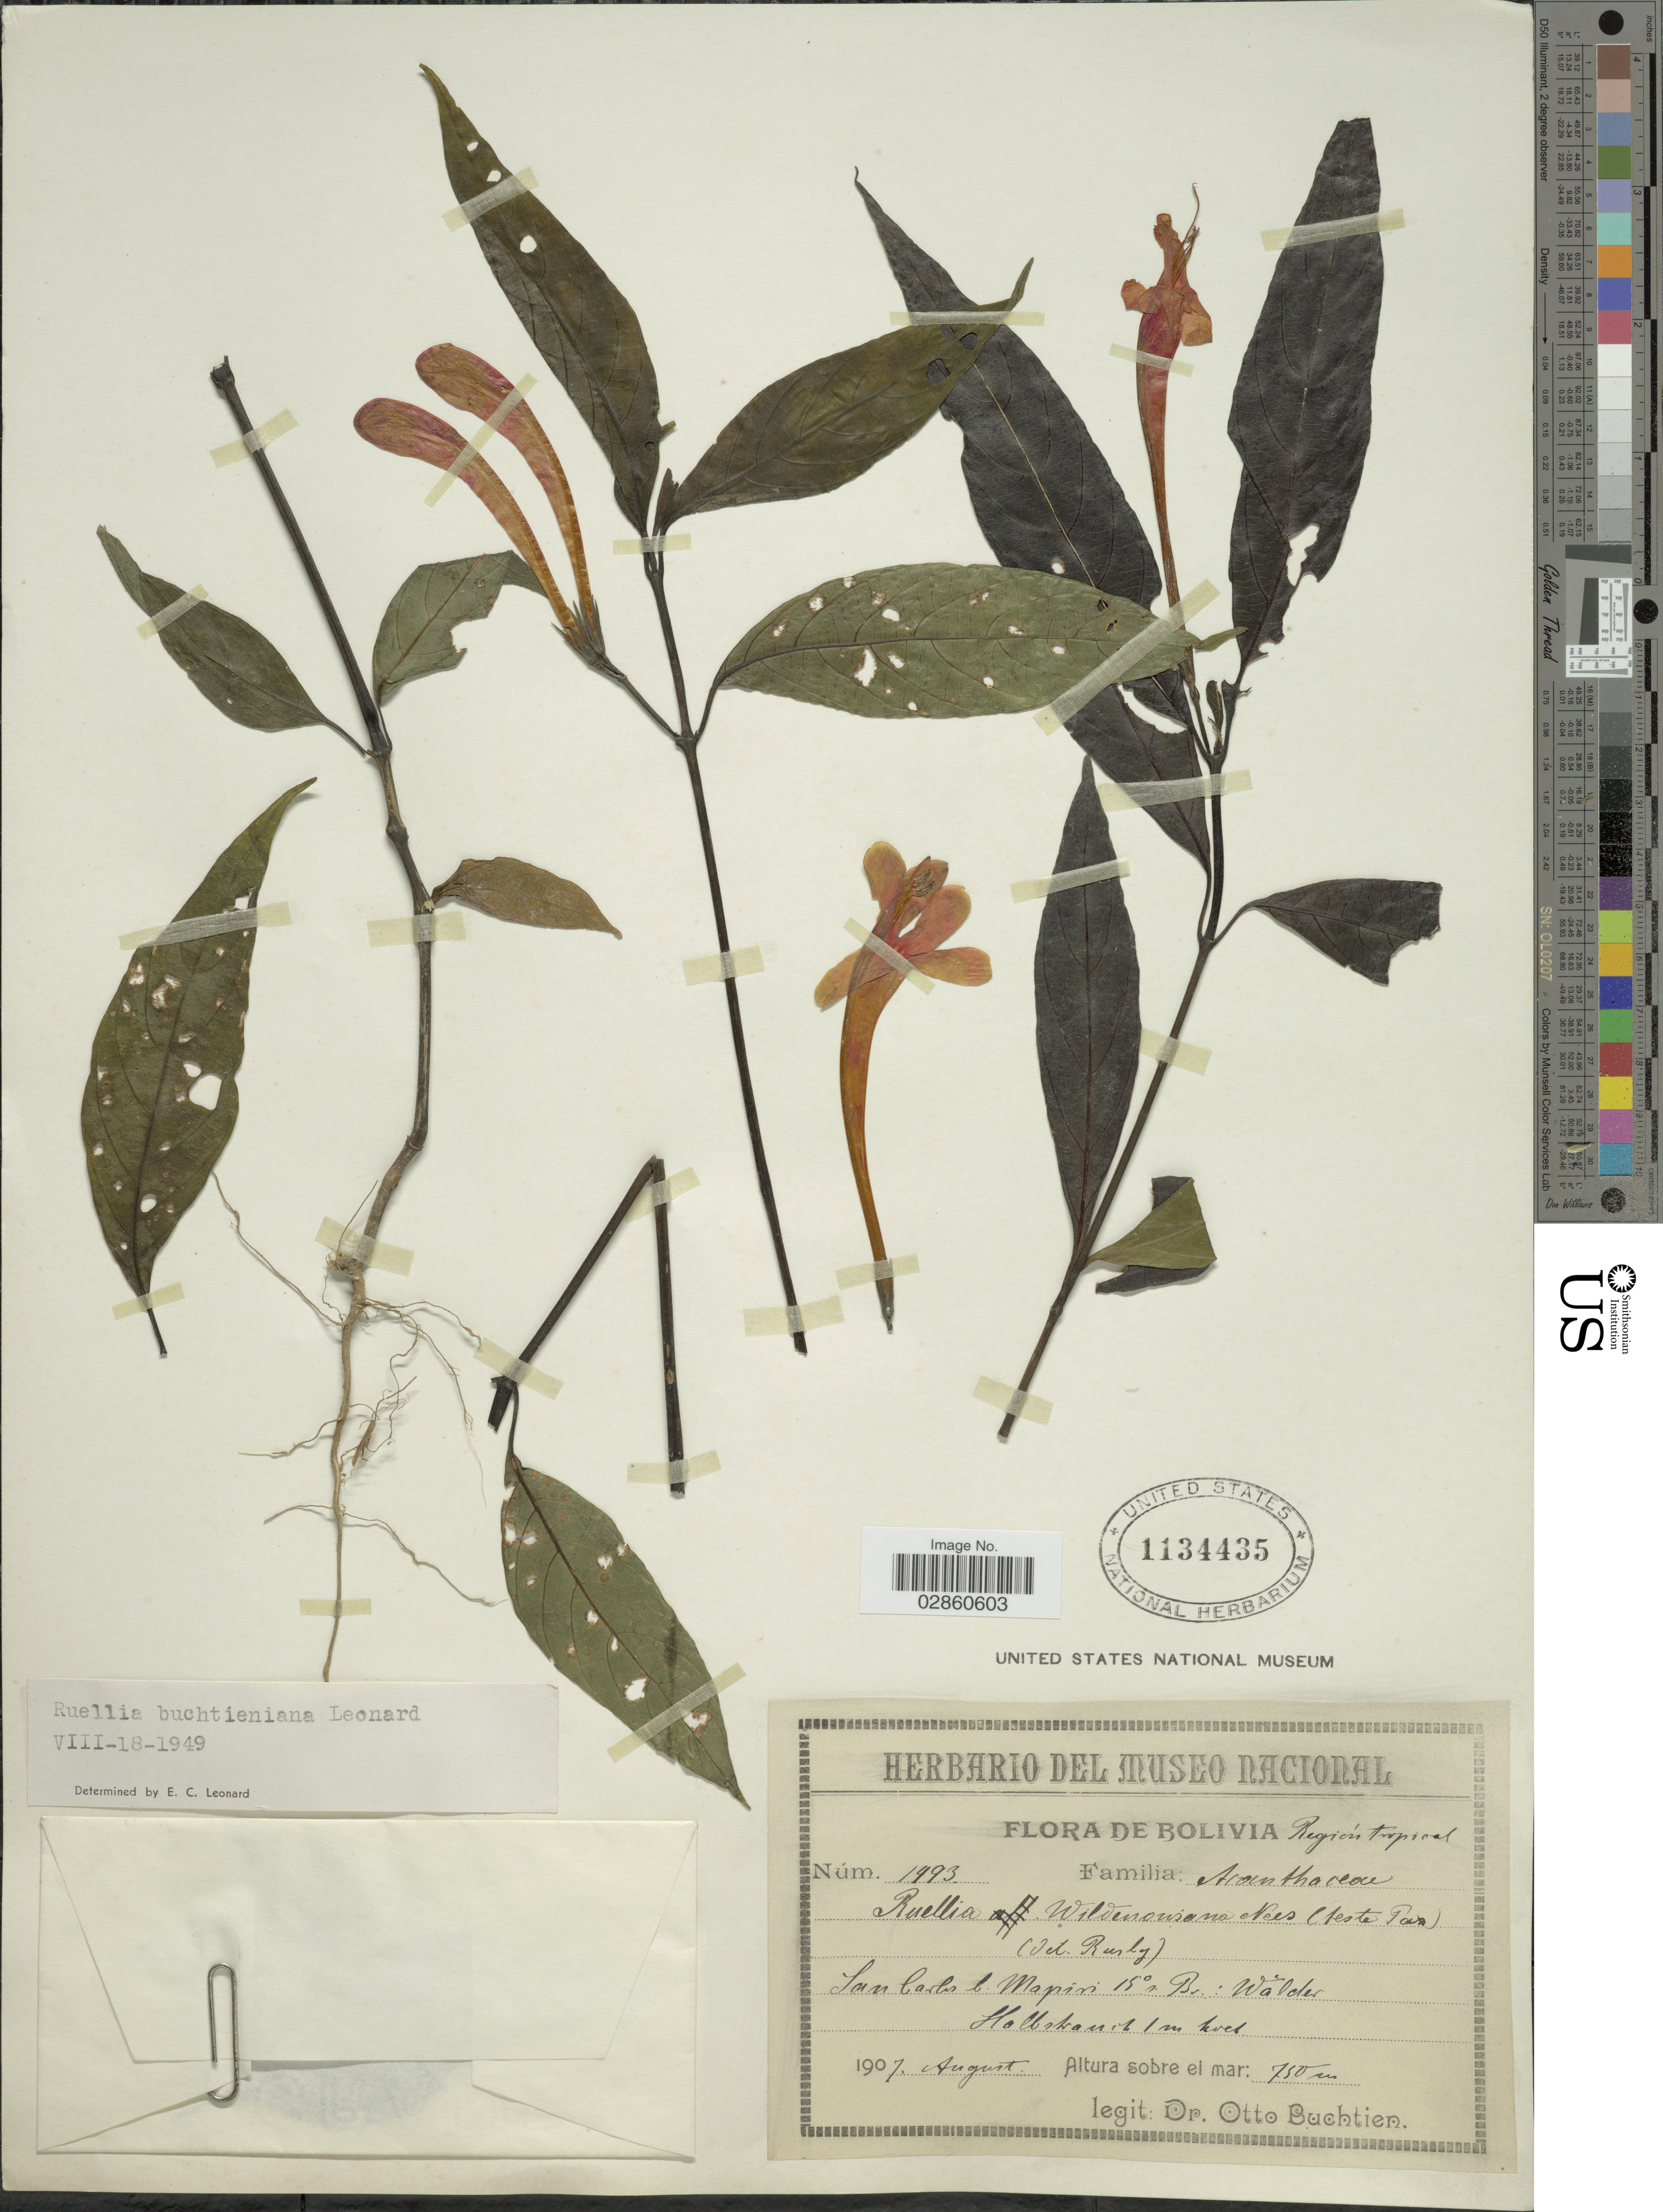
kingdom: Plantae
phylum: Tracheophyta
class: Magnoliopsida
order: Lamiales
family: Acanthaceae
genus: Ruellia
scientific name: Ruellia haenkeana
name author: (Nees) Wassh.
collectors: O. Buchtien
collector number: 1493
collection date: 1907-08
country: Bolivia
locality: Región tropical. San Carlos b. Mapiri 15° r. Br.: Wälder.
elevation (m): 750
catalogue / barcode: US 1134435